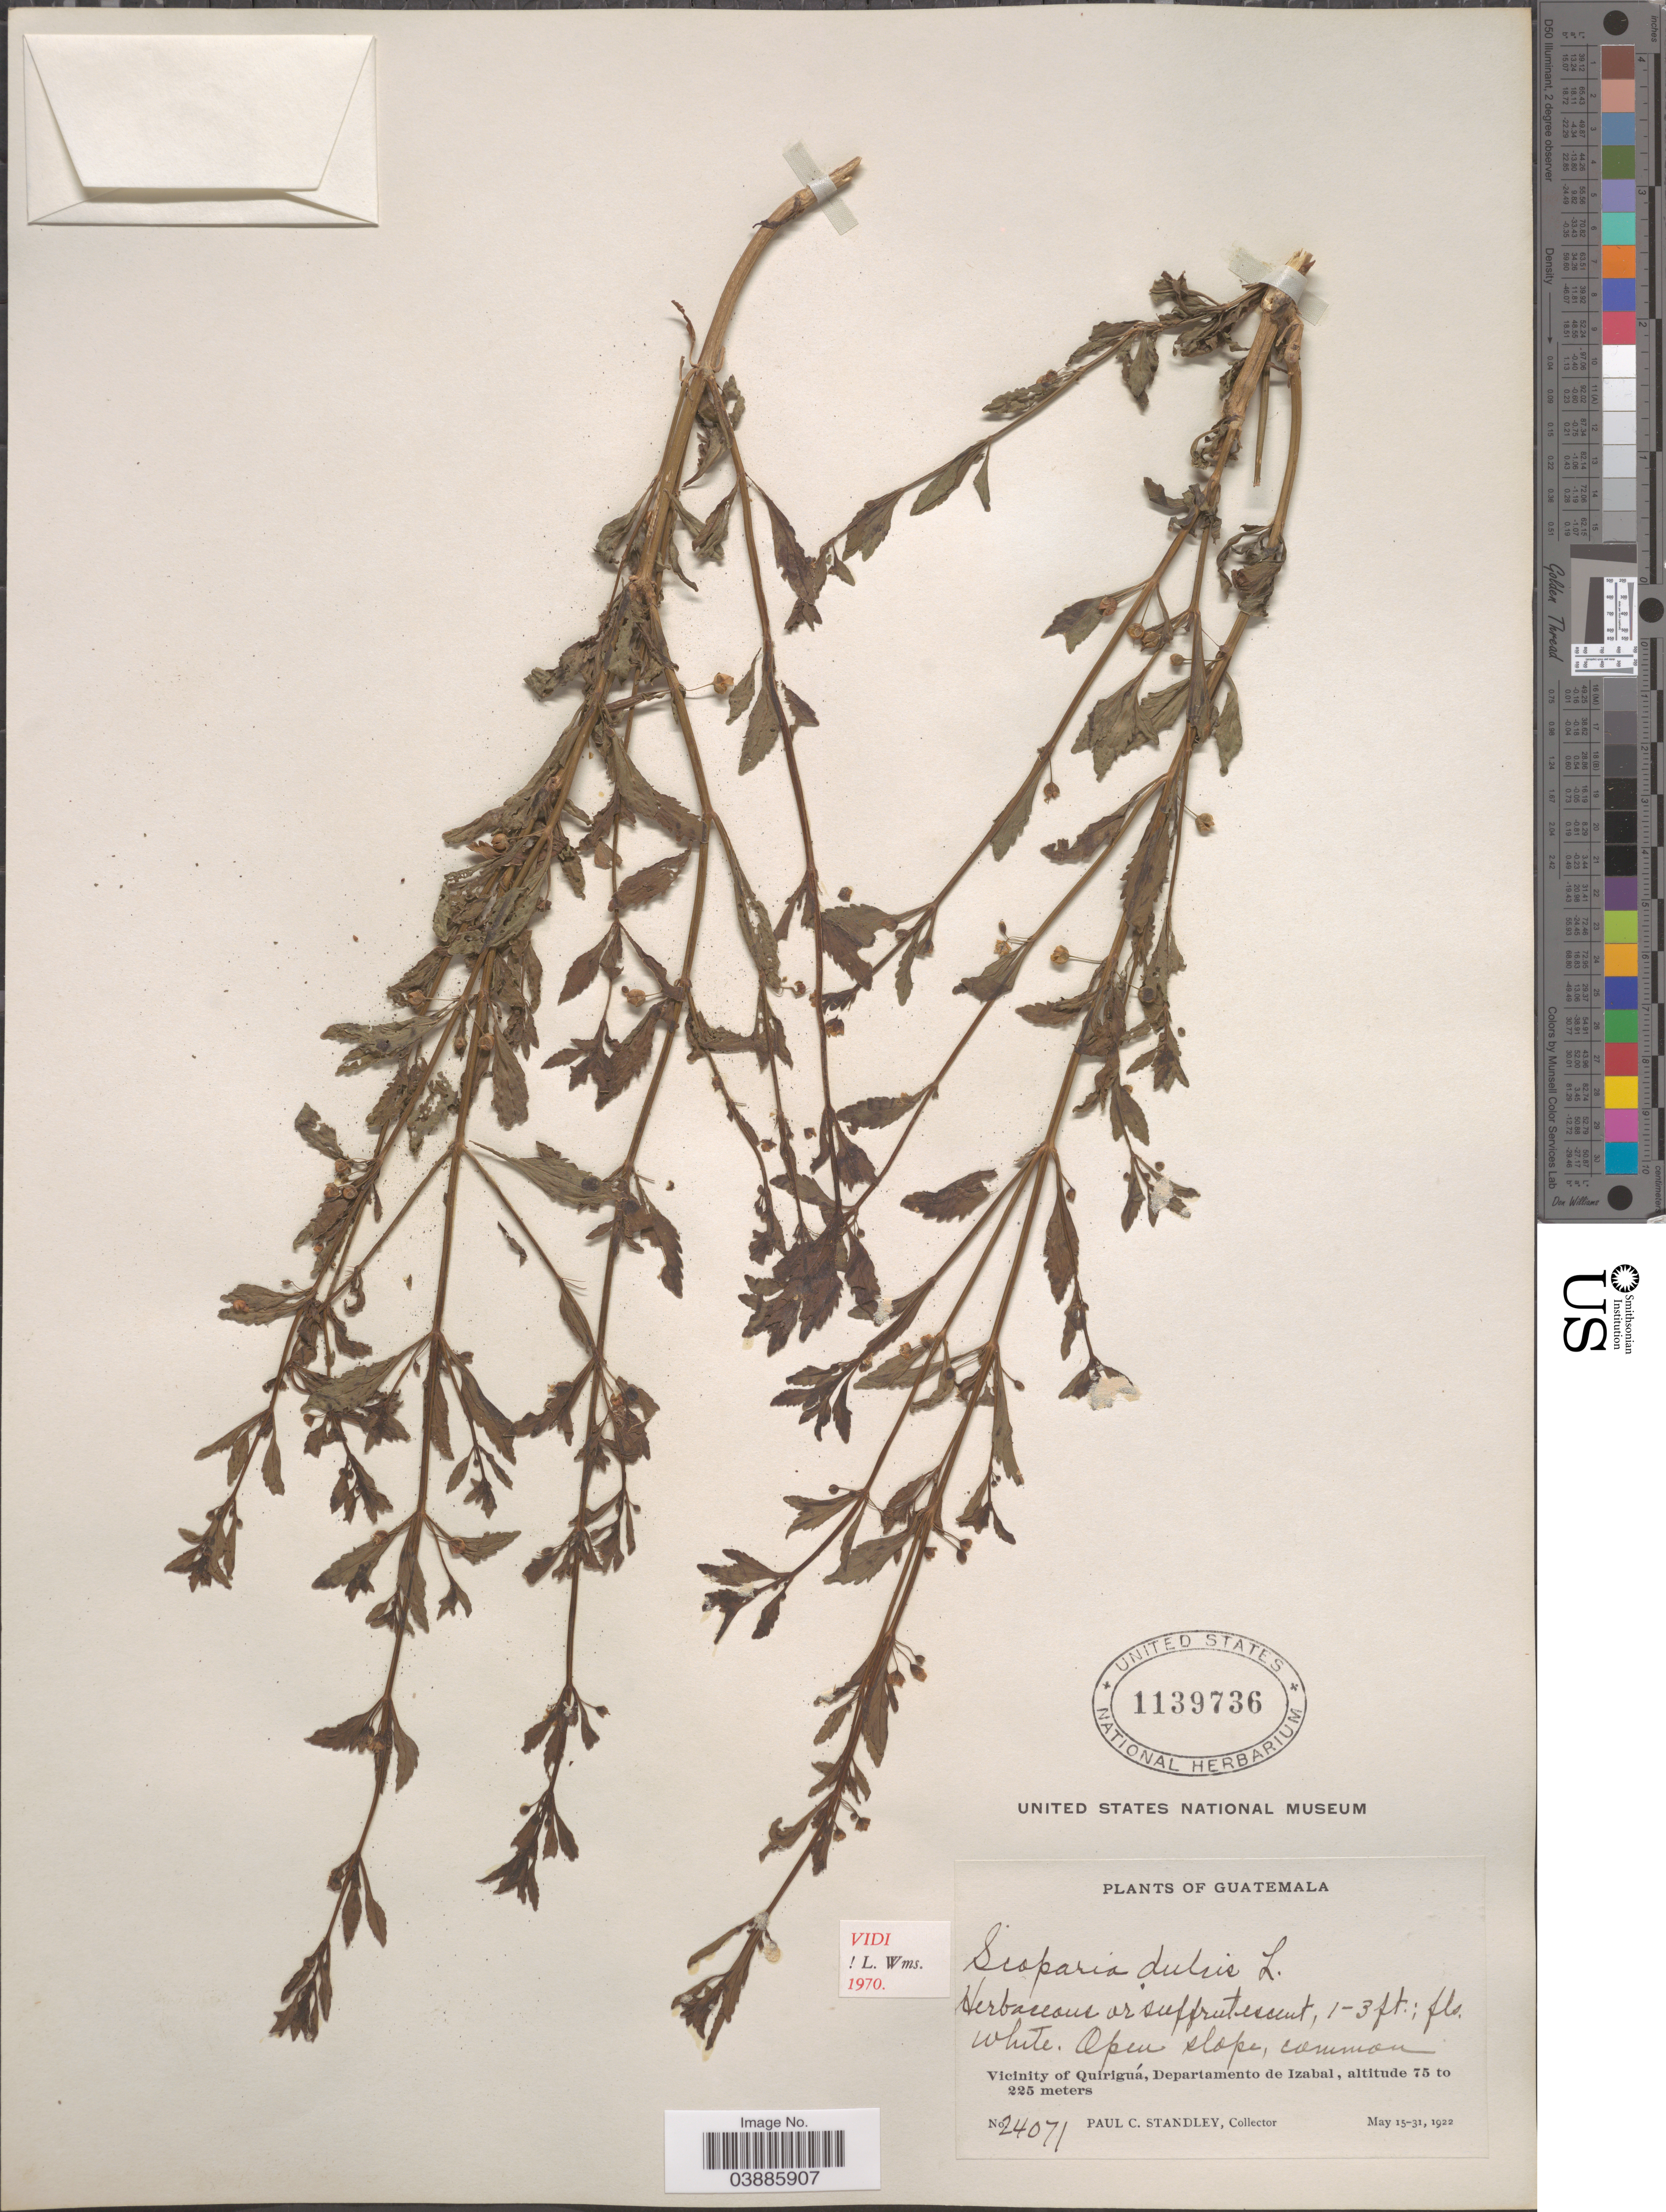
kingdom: Plantae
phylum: Tracheophyta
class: Magnoliopsida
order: Lamiales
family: Plantaginaceae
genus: Scoparia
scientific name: Scoparia dulcis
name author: L.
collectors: P. C. Standley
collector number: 24071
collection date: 1922-05-15/1922-05-31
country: Guatemala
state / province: Izabal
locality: Vicinity of Quiriguá, Departamento de Izabal.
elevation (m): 75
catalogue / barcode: US 1139736